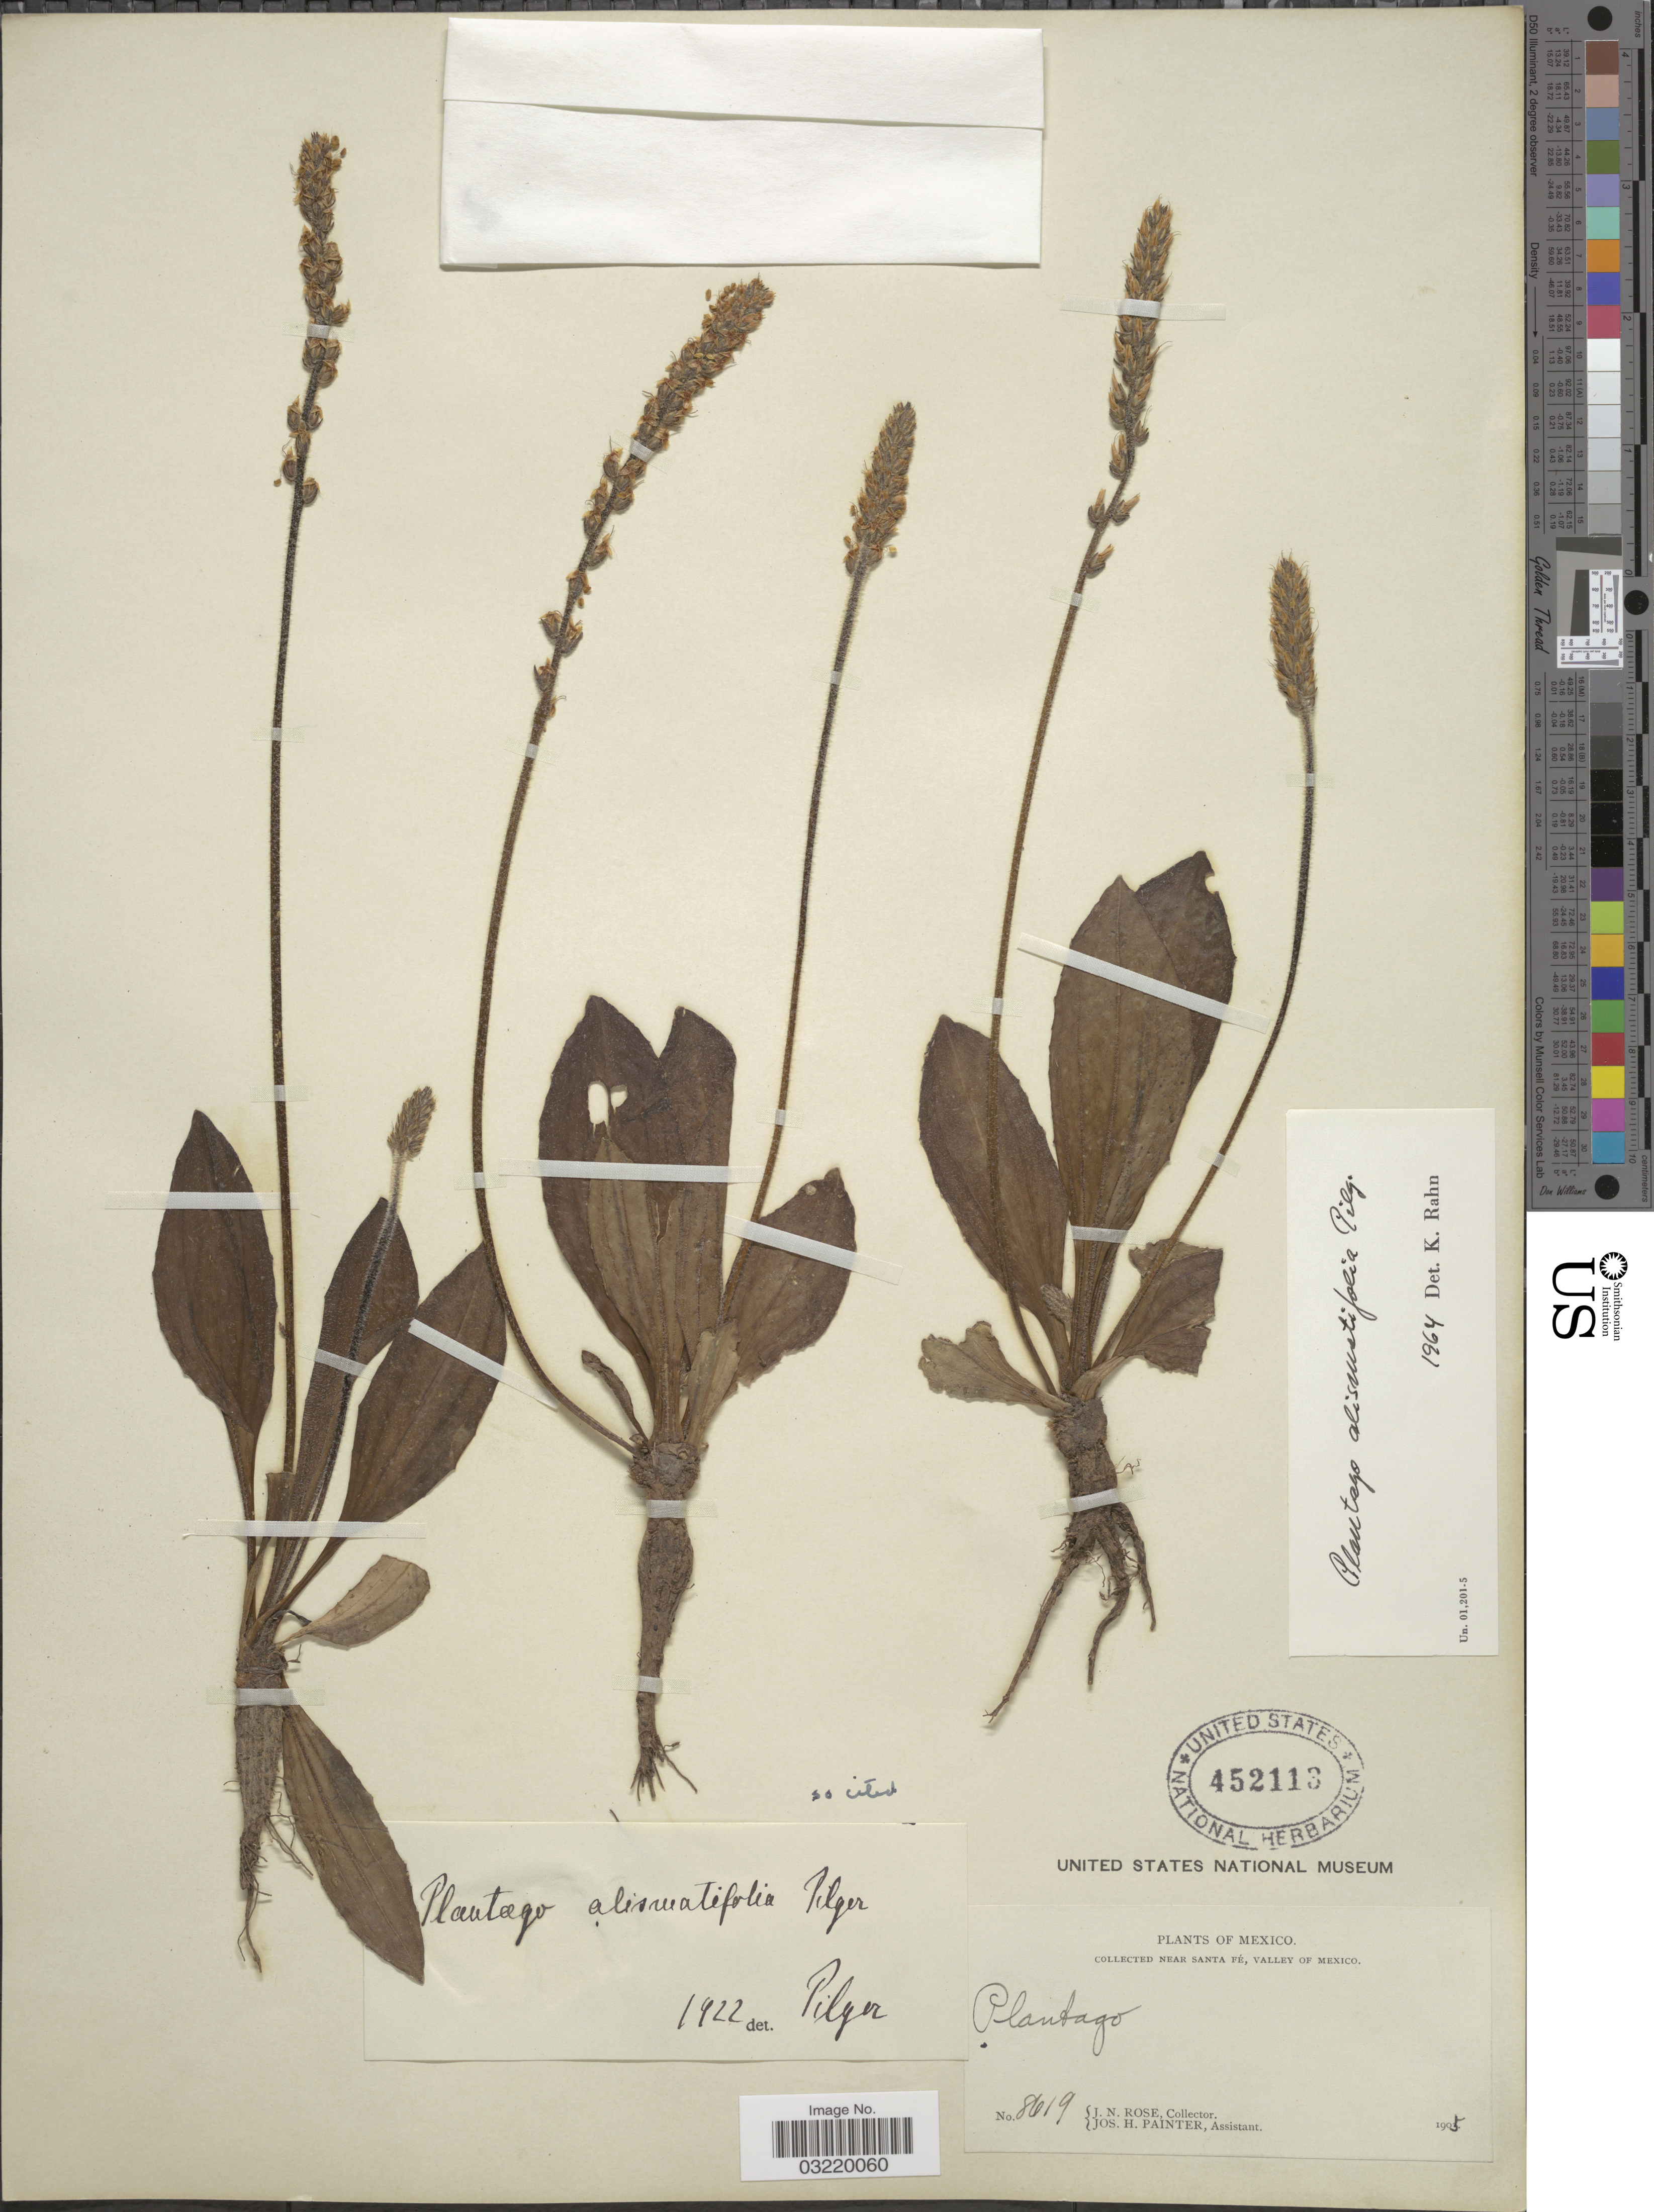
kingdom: Plantae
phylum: Tracheophyta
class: Magnoliopsida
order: Lamiales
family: Plantaginaceae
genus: Plantago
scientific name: Plantago alismatifolia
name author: Pilg.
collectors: J. N. Rose & J. H. Painter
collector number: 8619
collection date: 1905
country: Mexico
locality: Near Santa Fé, Valley Mexico.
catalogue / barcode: US 452113